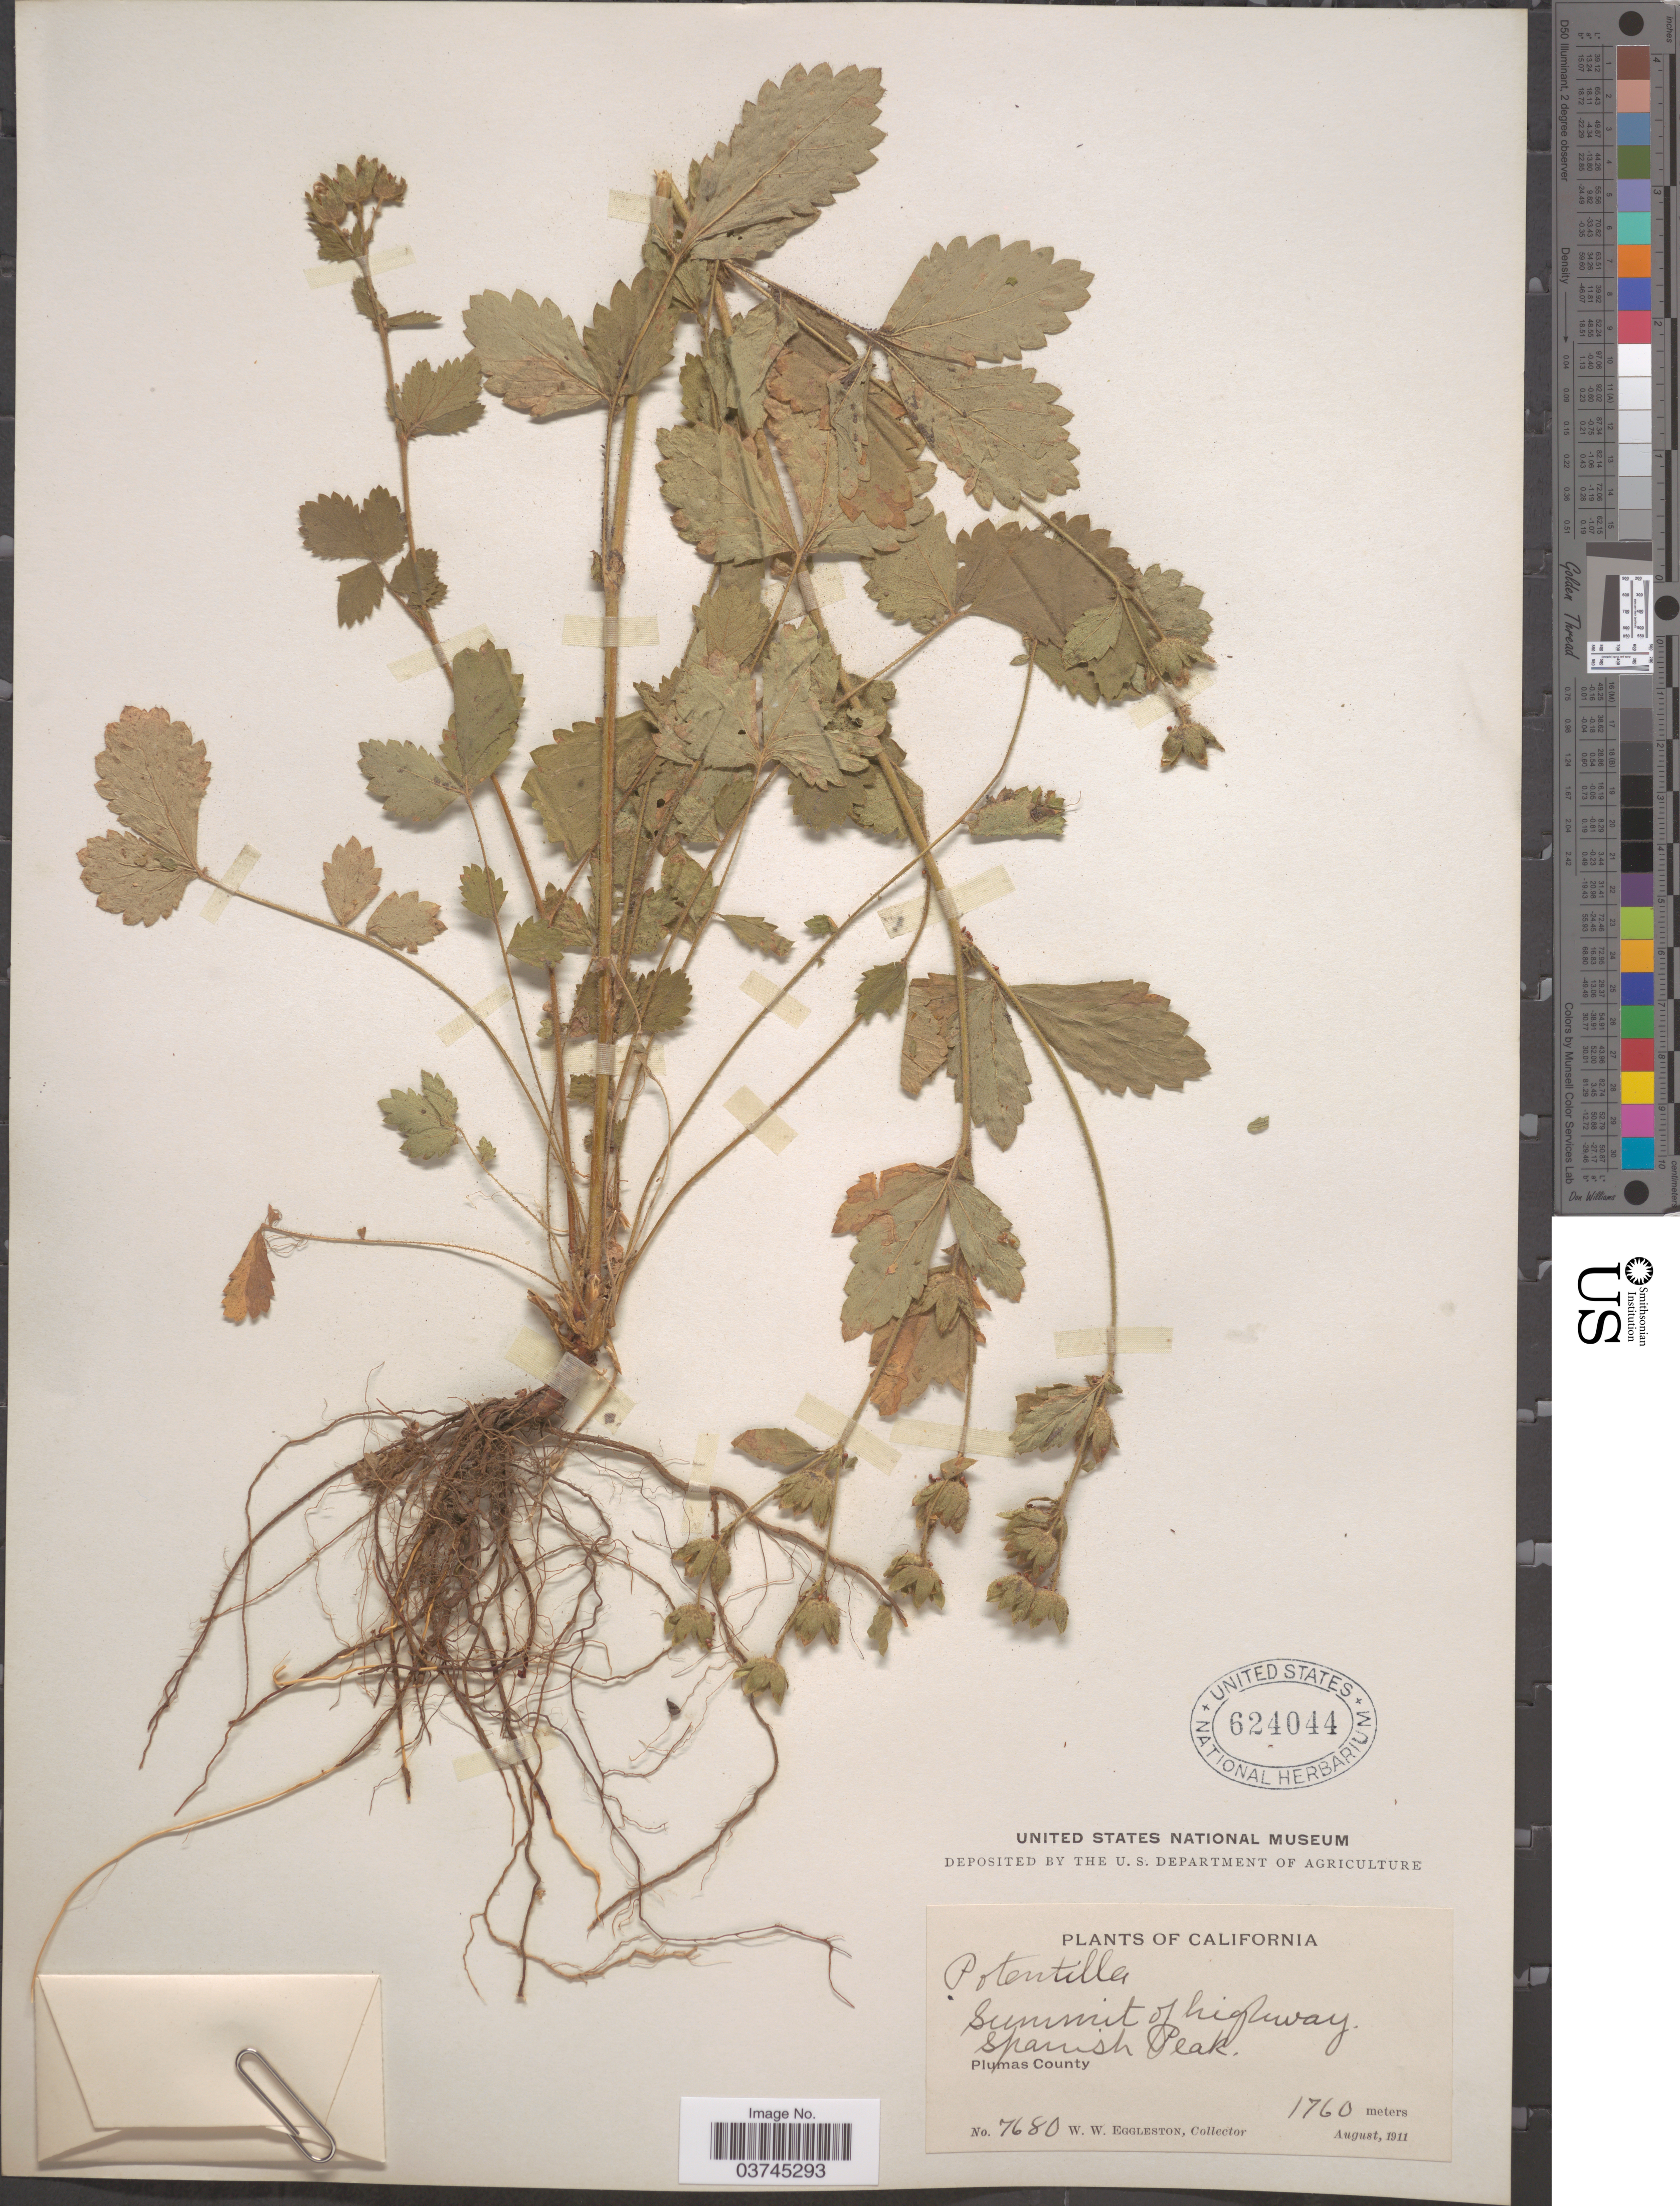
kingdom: Plantae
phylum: Tracheophyta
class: Magnoliopsida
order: Rosales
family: Rosaceae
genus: Drymocallis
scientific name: Drymocallis sp.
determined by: Strong, Mark T., (BOT), Smithsonian Institution - National Museum of Natural History (UNITED STATES)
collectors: W. W. Eggleston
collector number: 7680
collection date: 1911-08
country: United States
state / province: California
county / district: Plumas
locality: Summit of highway. Spanish Peak, Plumas County.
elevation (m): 1760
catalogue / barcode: US 624044